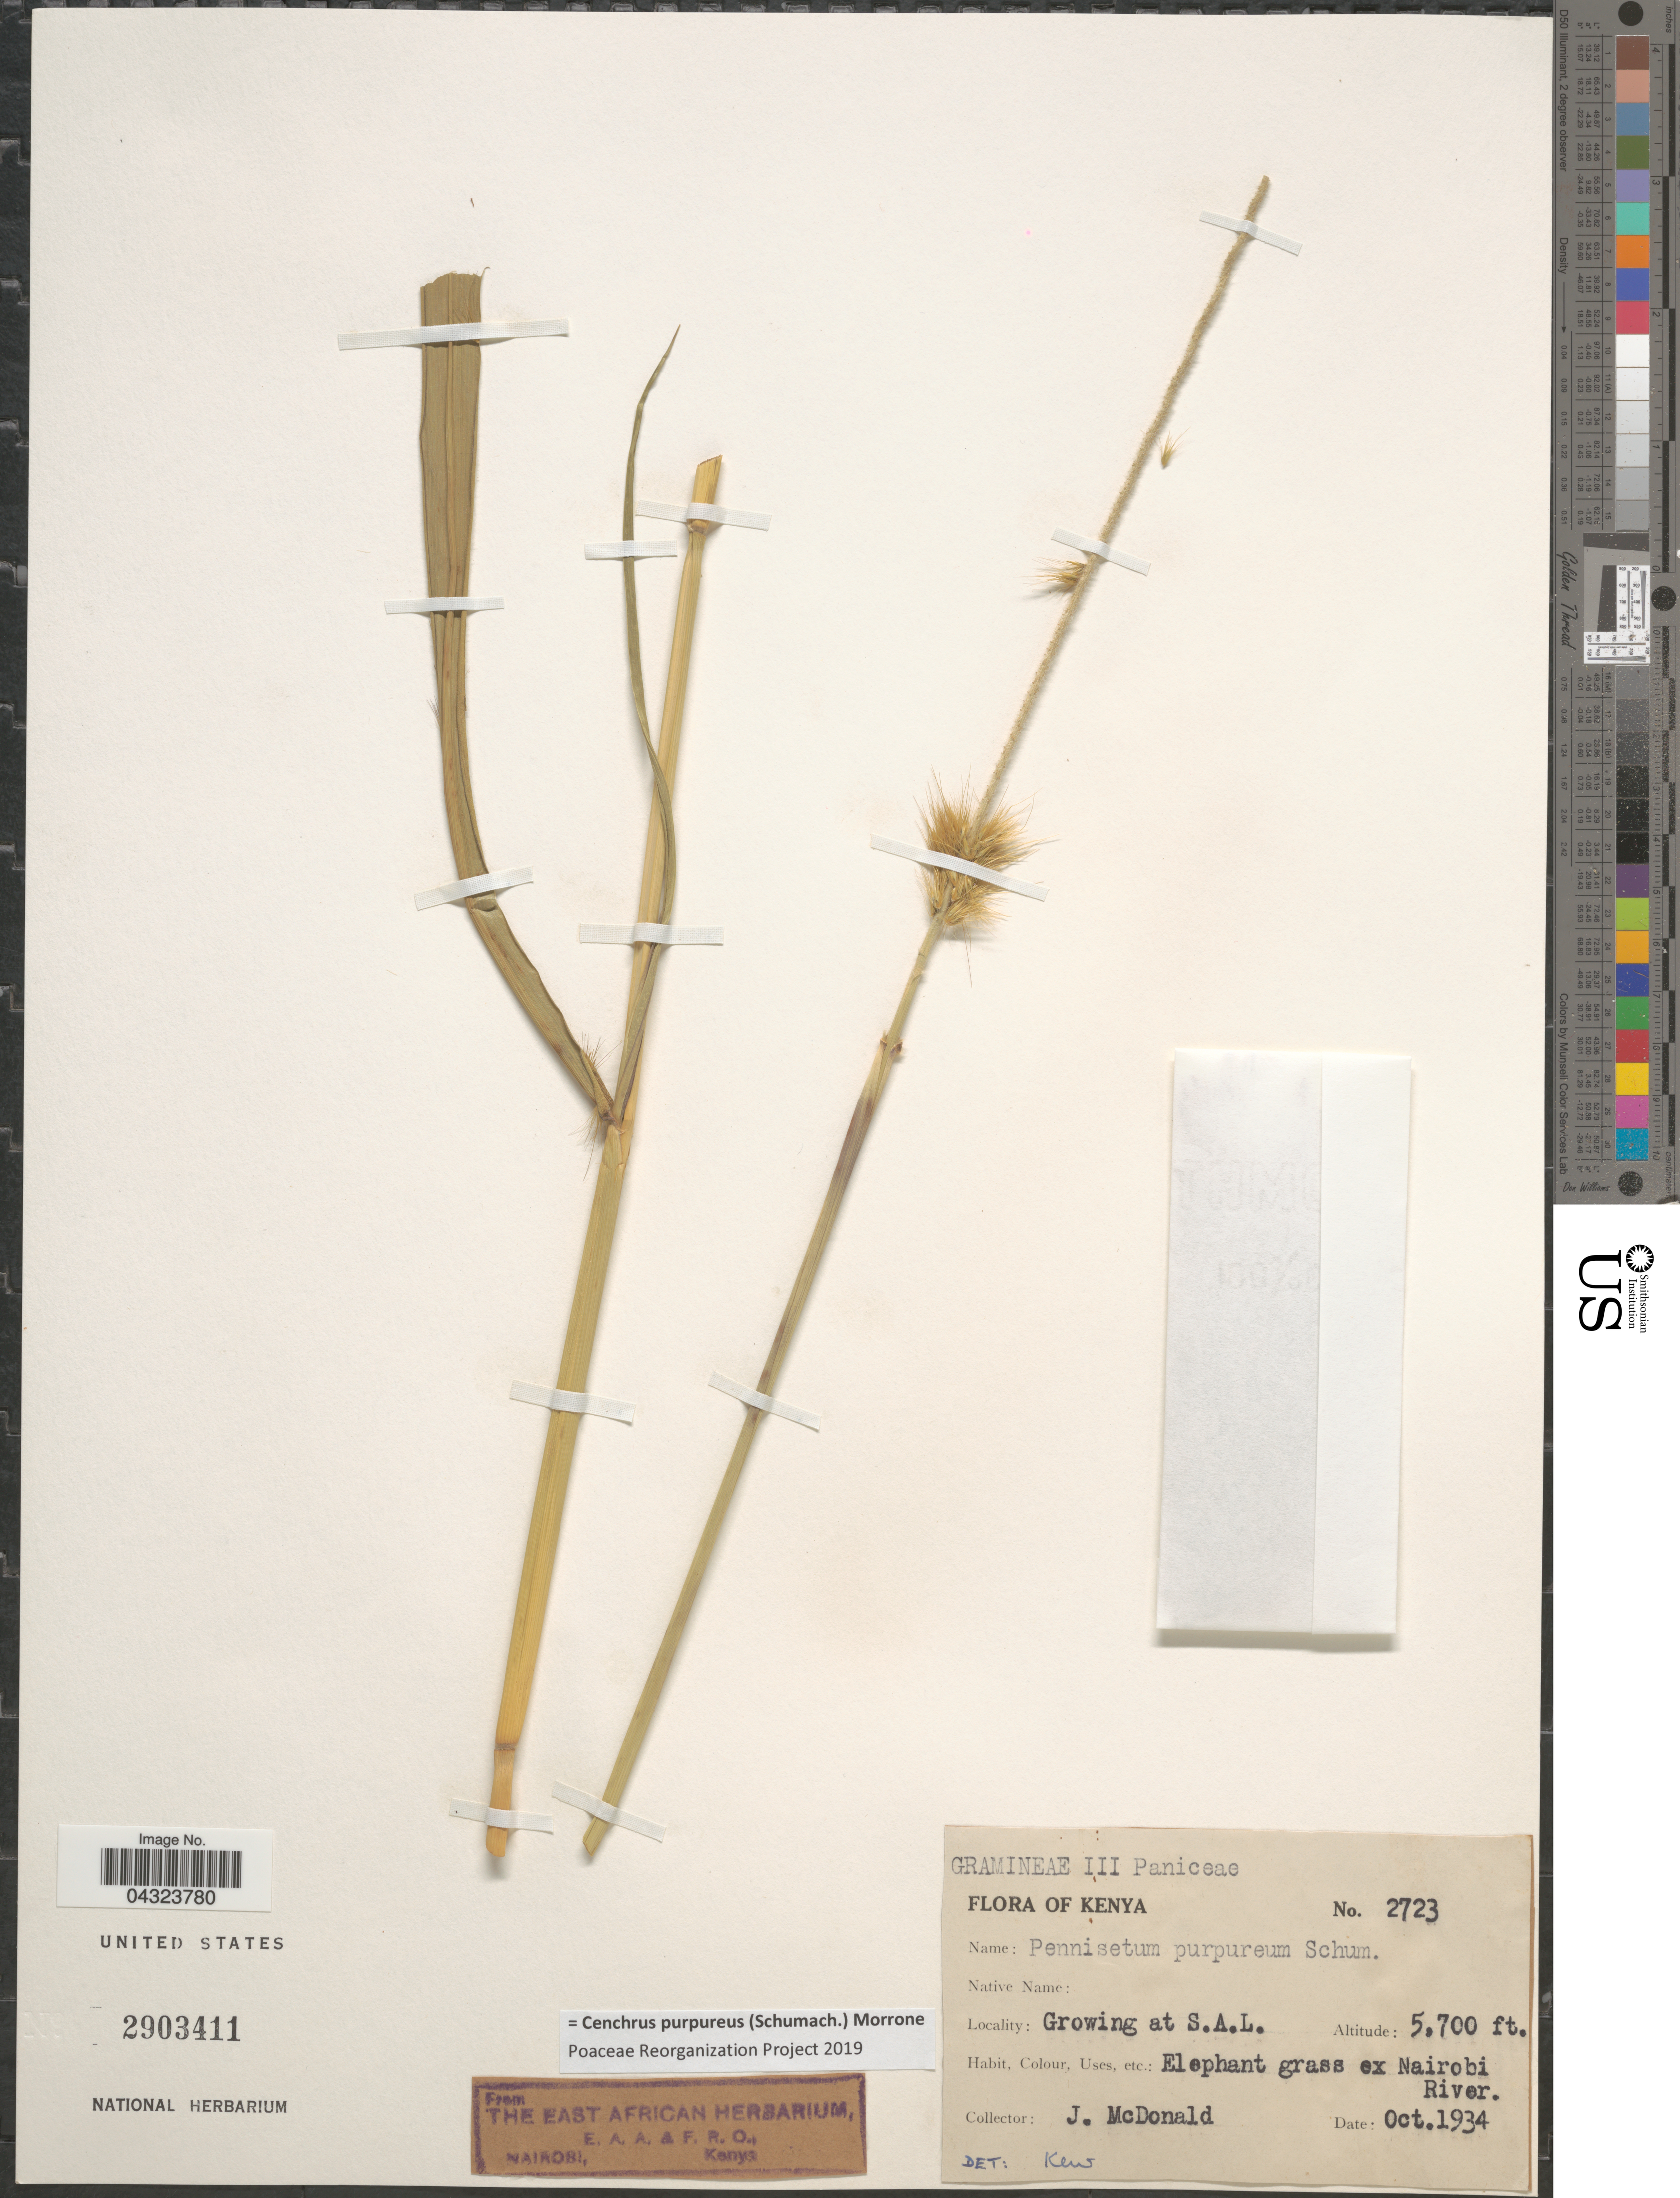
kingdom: Plantae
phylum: Tracheophyta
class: Liliopsida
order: Poales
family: Poaceae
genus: Cenchrus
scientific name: Cenchrus purpureus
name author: (Schumach.) Morrone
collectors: J. McDonald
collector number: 2723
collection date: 1934-10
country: Kenya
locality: Growing at S.A.L. Elephant grass ex Nairobi River.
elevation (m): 1737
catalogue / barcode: US 2903411